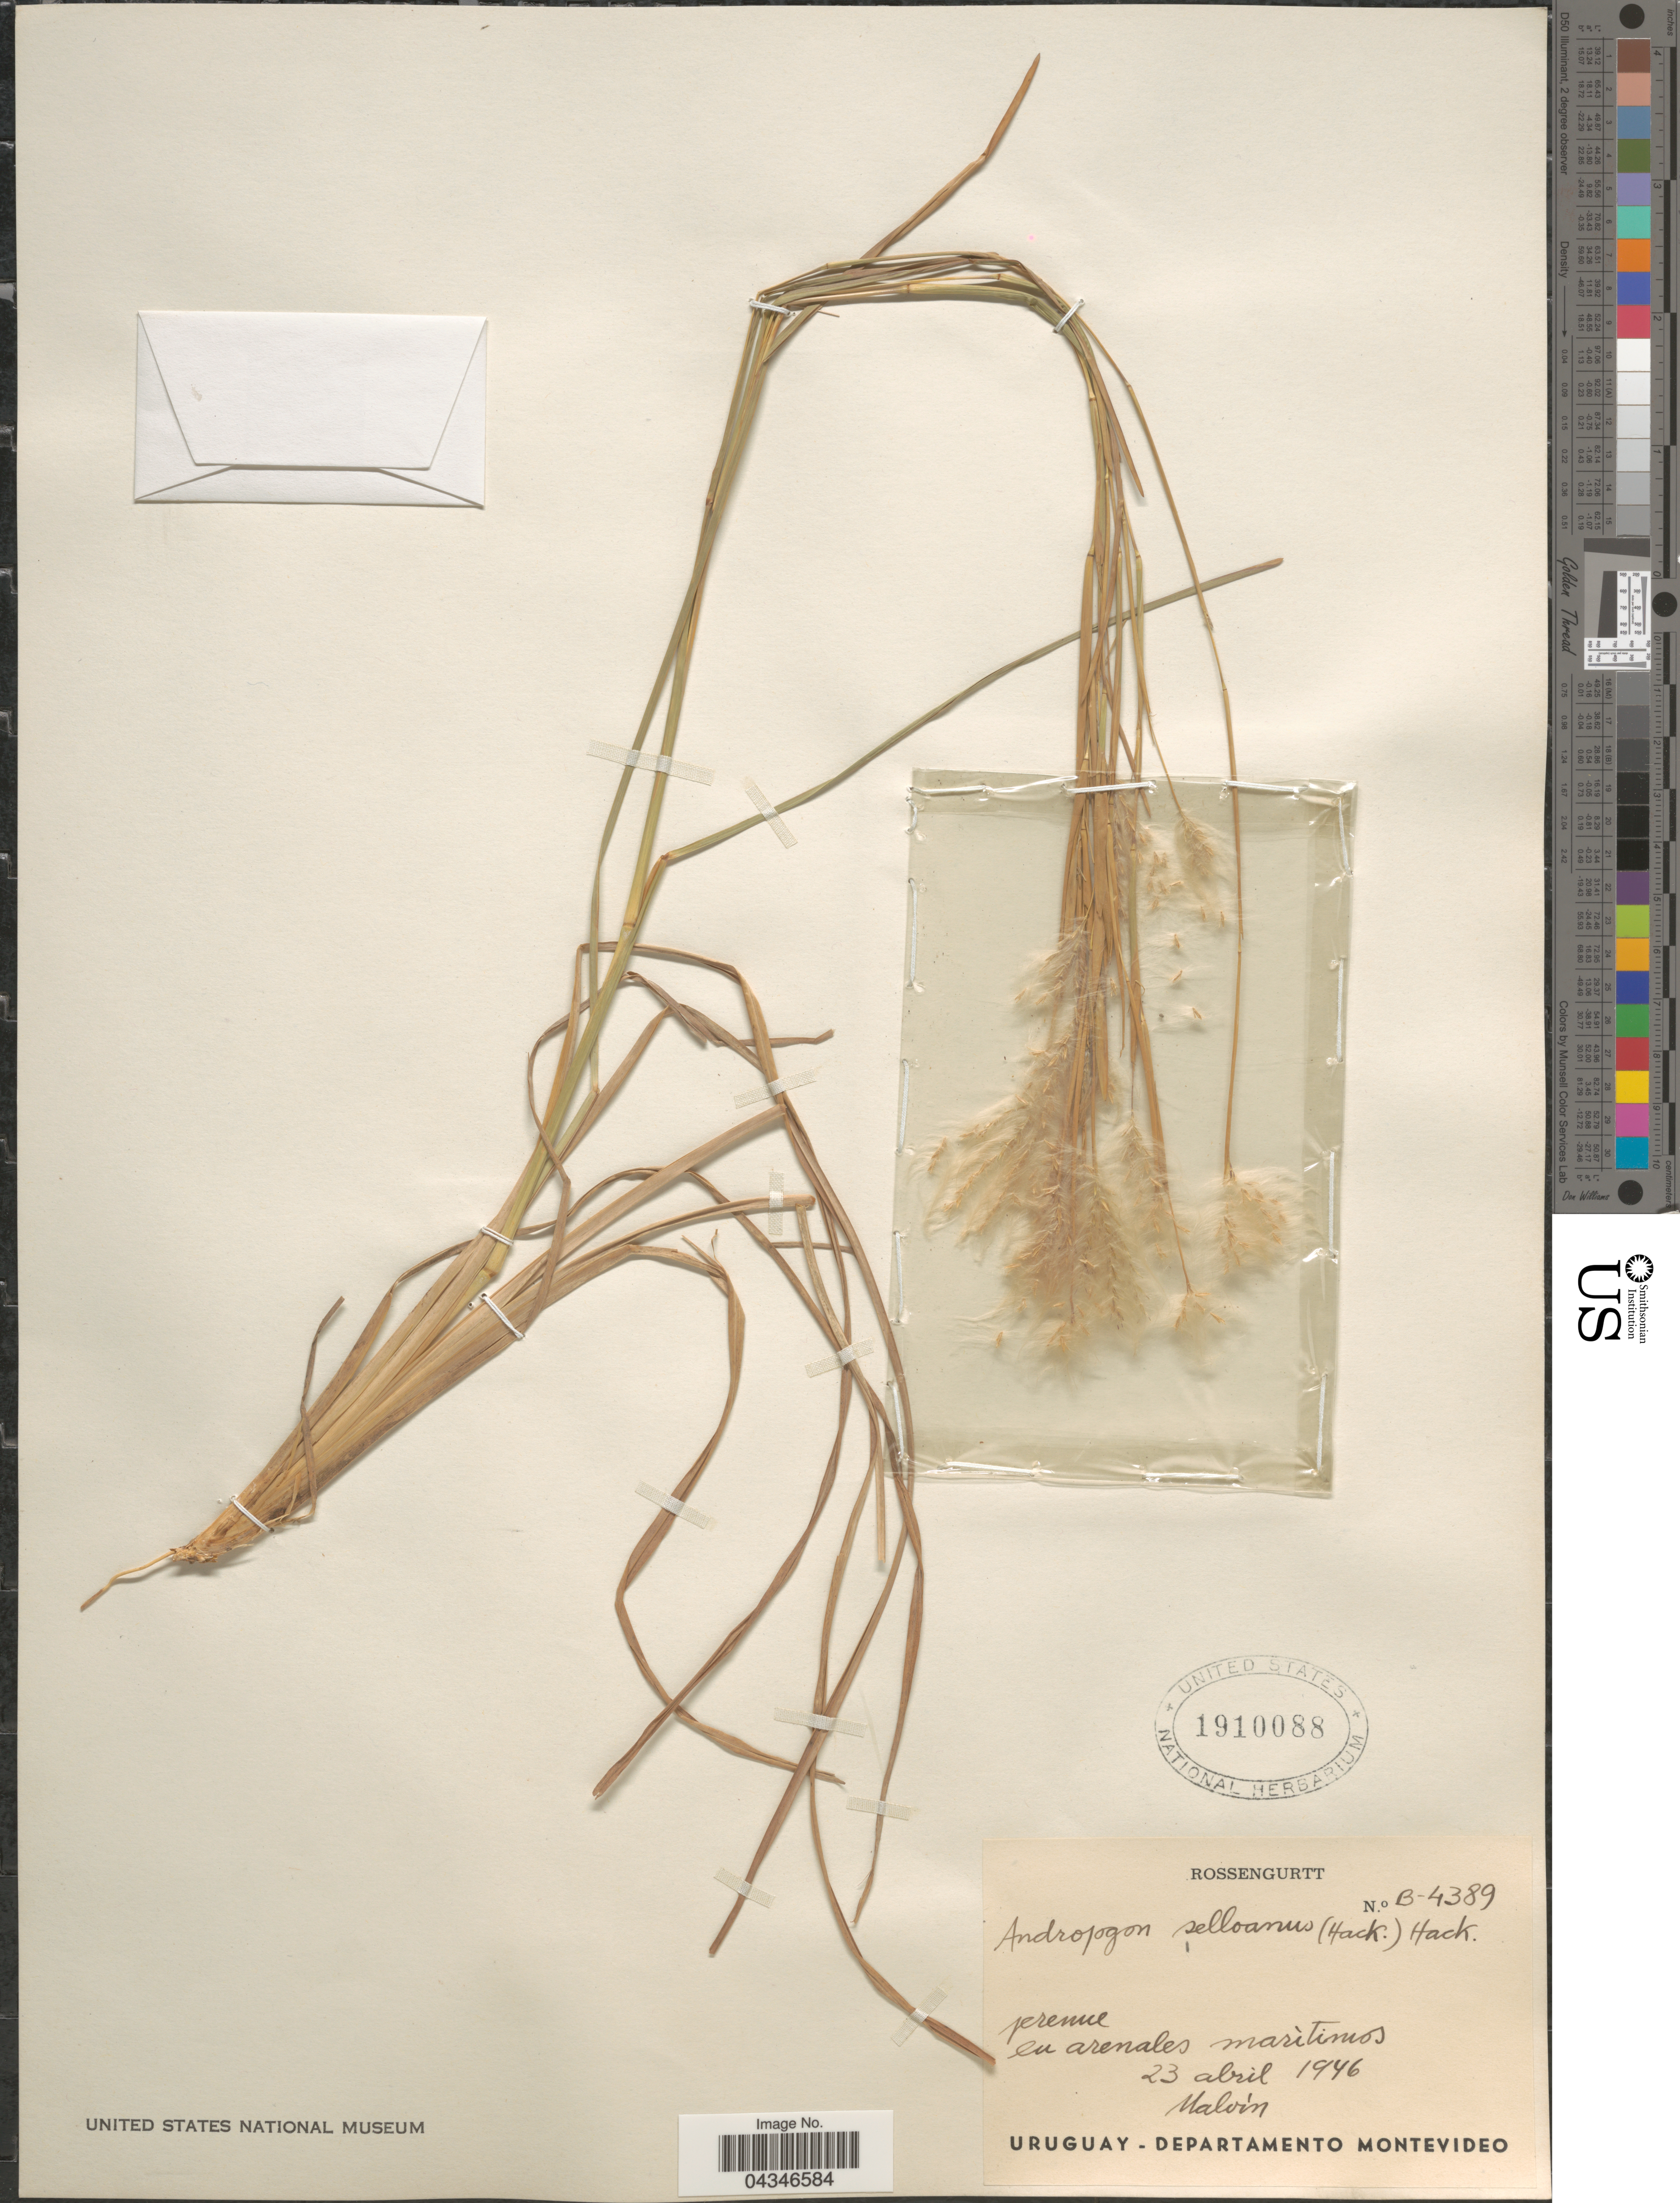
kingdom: Plantae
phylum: Tracheophyta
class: Liliopsida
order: Poales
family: Poaceae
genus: Andropogon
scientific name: Andropogon selloanus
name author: (Hack.) Hack.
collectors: Rossengurtt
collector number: B-4389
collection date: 1946-04-23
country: Uruguay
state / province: Montevideo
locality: En arenales maritimos. Maloín. Departamento Montevideo.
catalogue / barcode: US 1910088